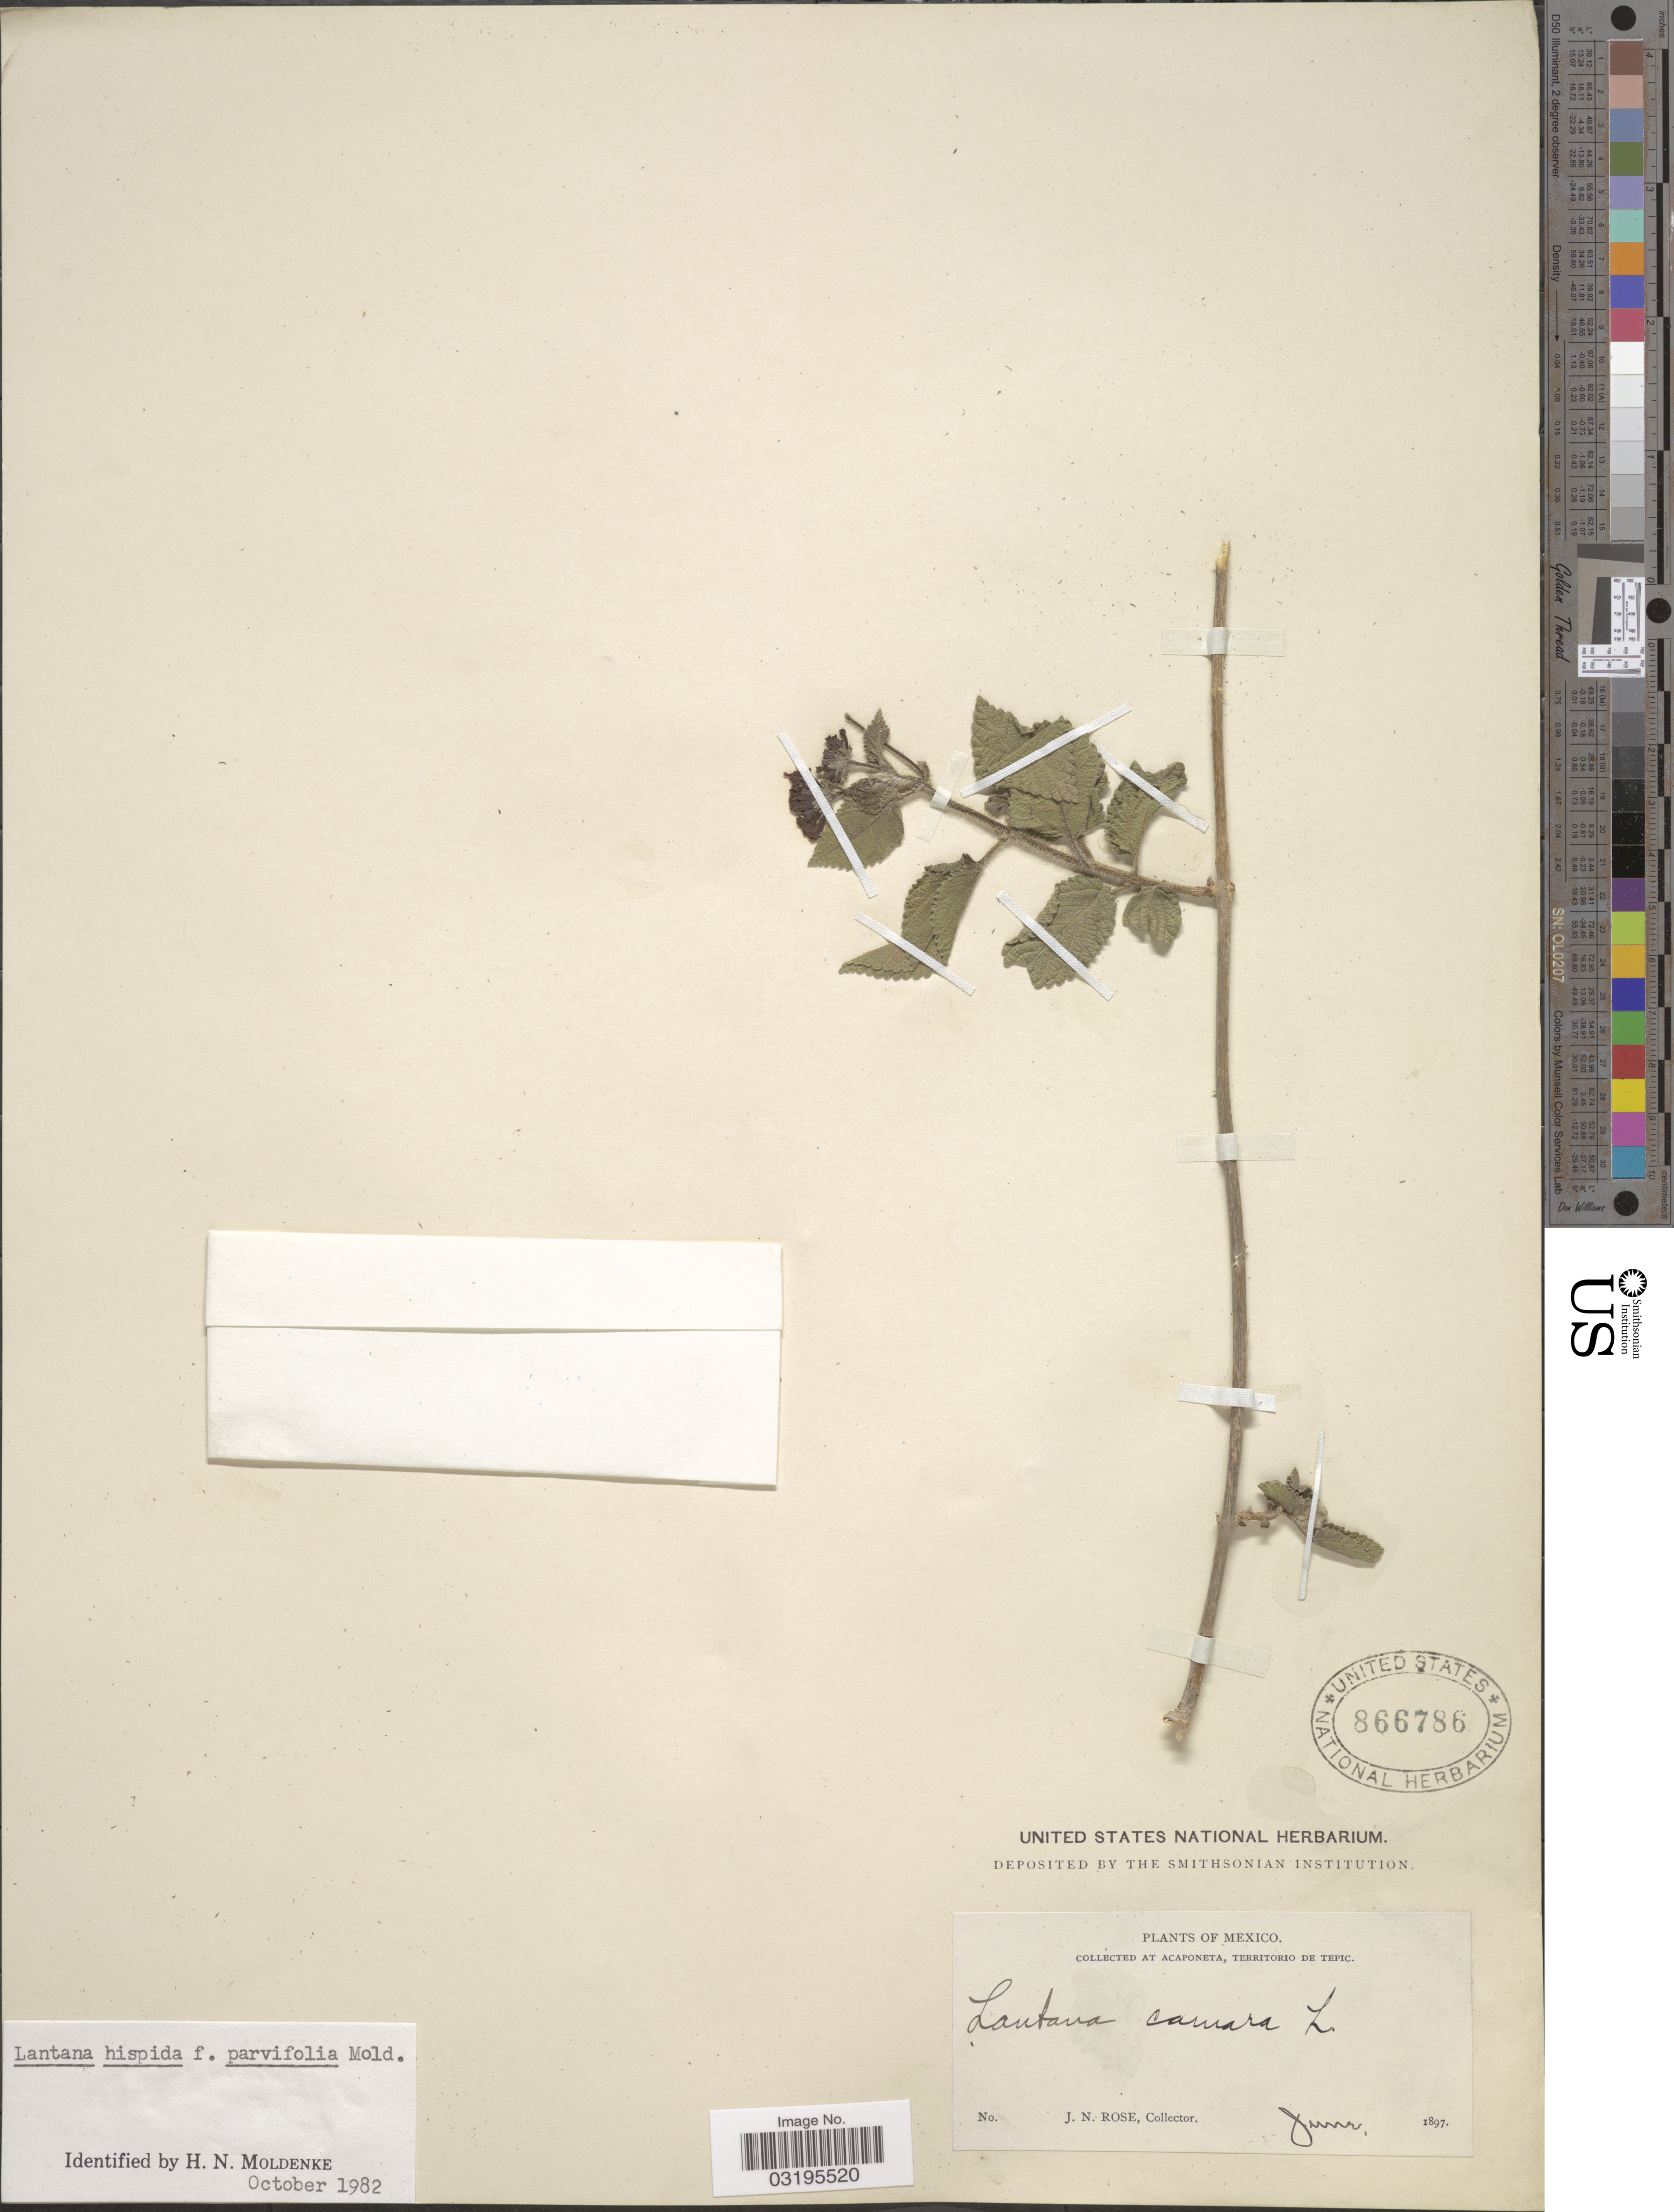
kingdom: Plantae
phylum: Tracheophyta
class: Magnoliopsida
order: Lamiales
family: Verbenaceae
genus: Lantana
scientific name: Lantana hispida f. parvifolia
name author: Kunth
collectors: J. N. Rose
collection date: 1897-06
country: Mexico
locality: At Acaponeta, Territorio de Tepic.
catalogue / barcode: US 866786